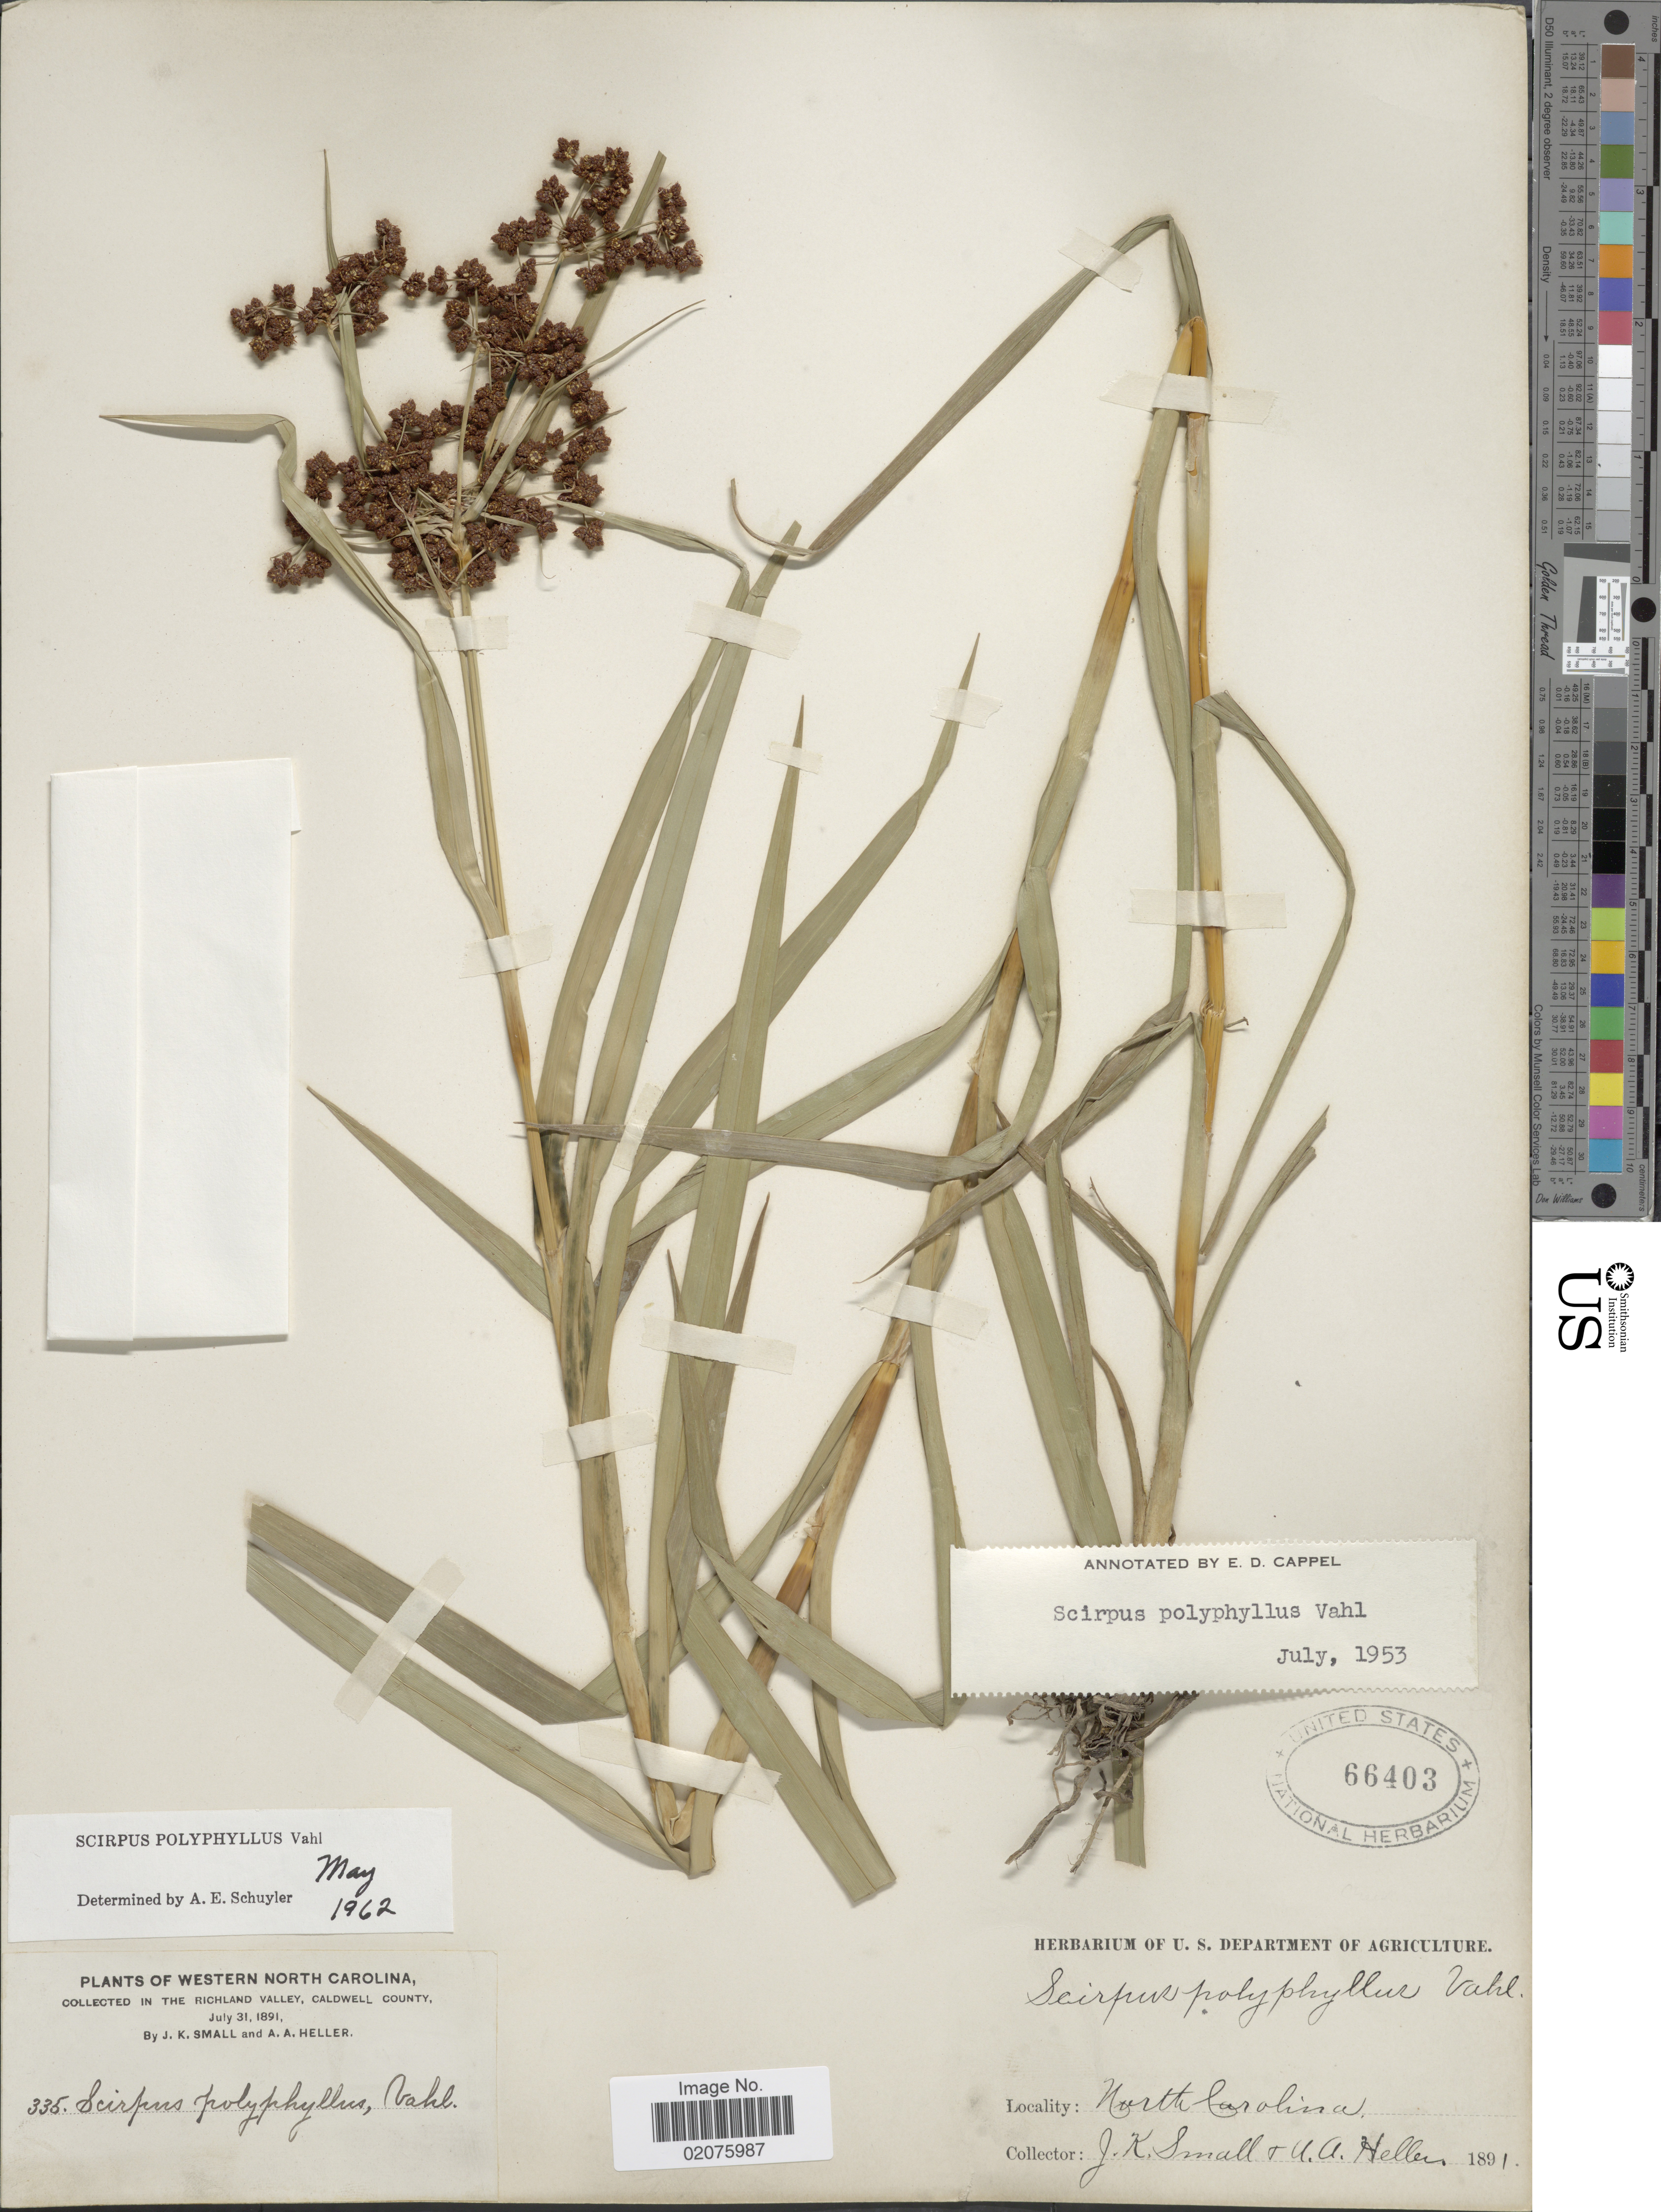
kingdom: Plantae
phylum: Tracheophyta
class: Liliopsida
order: Poales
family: Cyperaceae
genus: Scirpus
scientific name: Scirpus polyphyllus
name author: Vahl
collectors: J. K. Small & A. A. Heller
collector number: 335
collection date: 1891-07-31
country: United States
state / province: North Carolina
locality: Western North Carolina, in the Richland Valley, Caldwell County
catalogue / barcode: US 66403